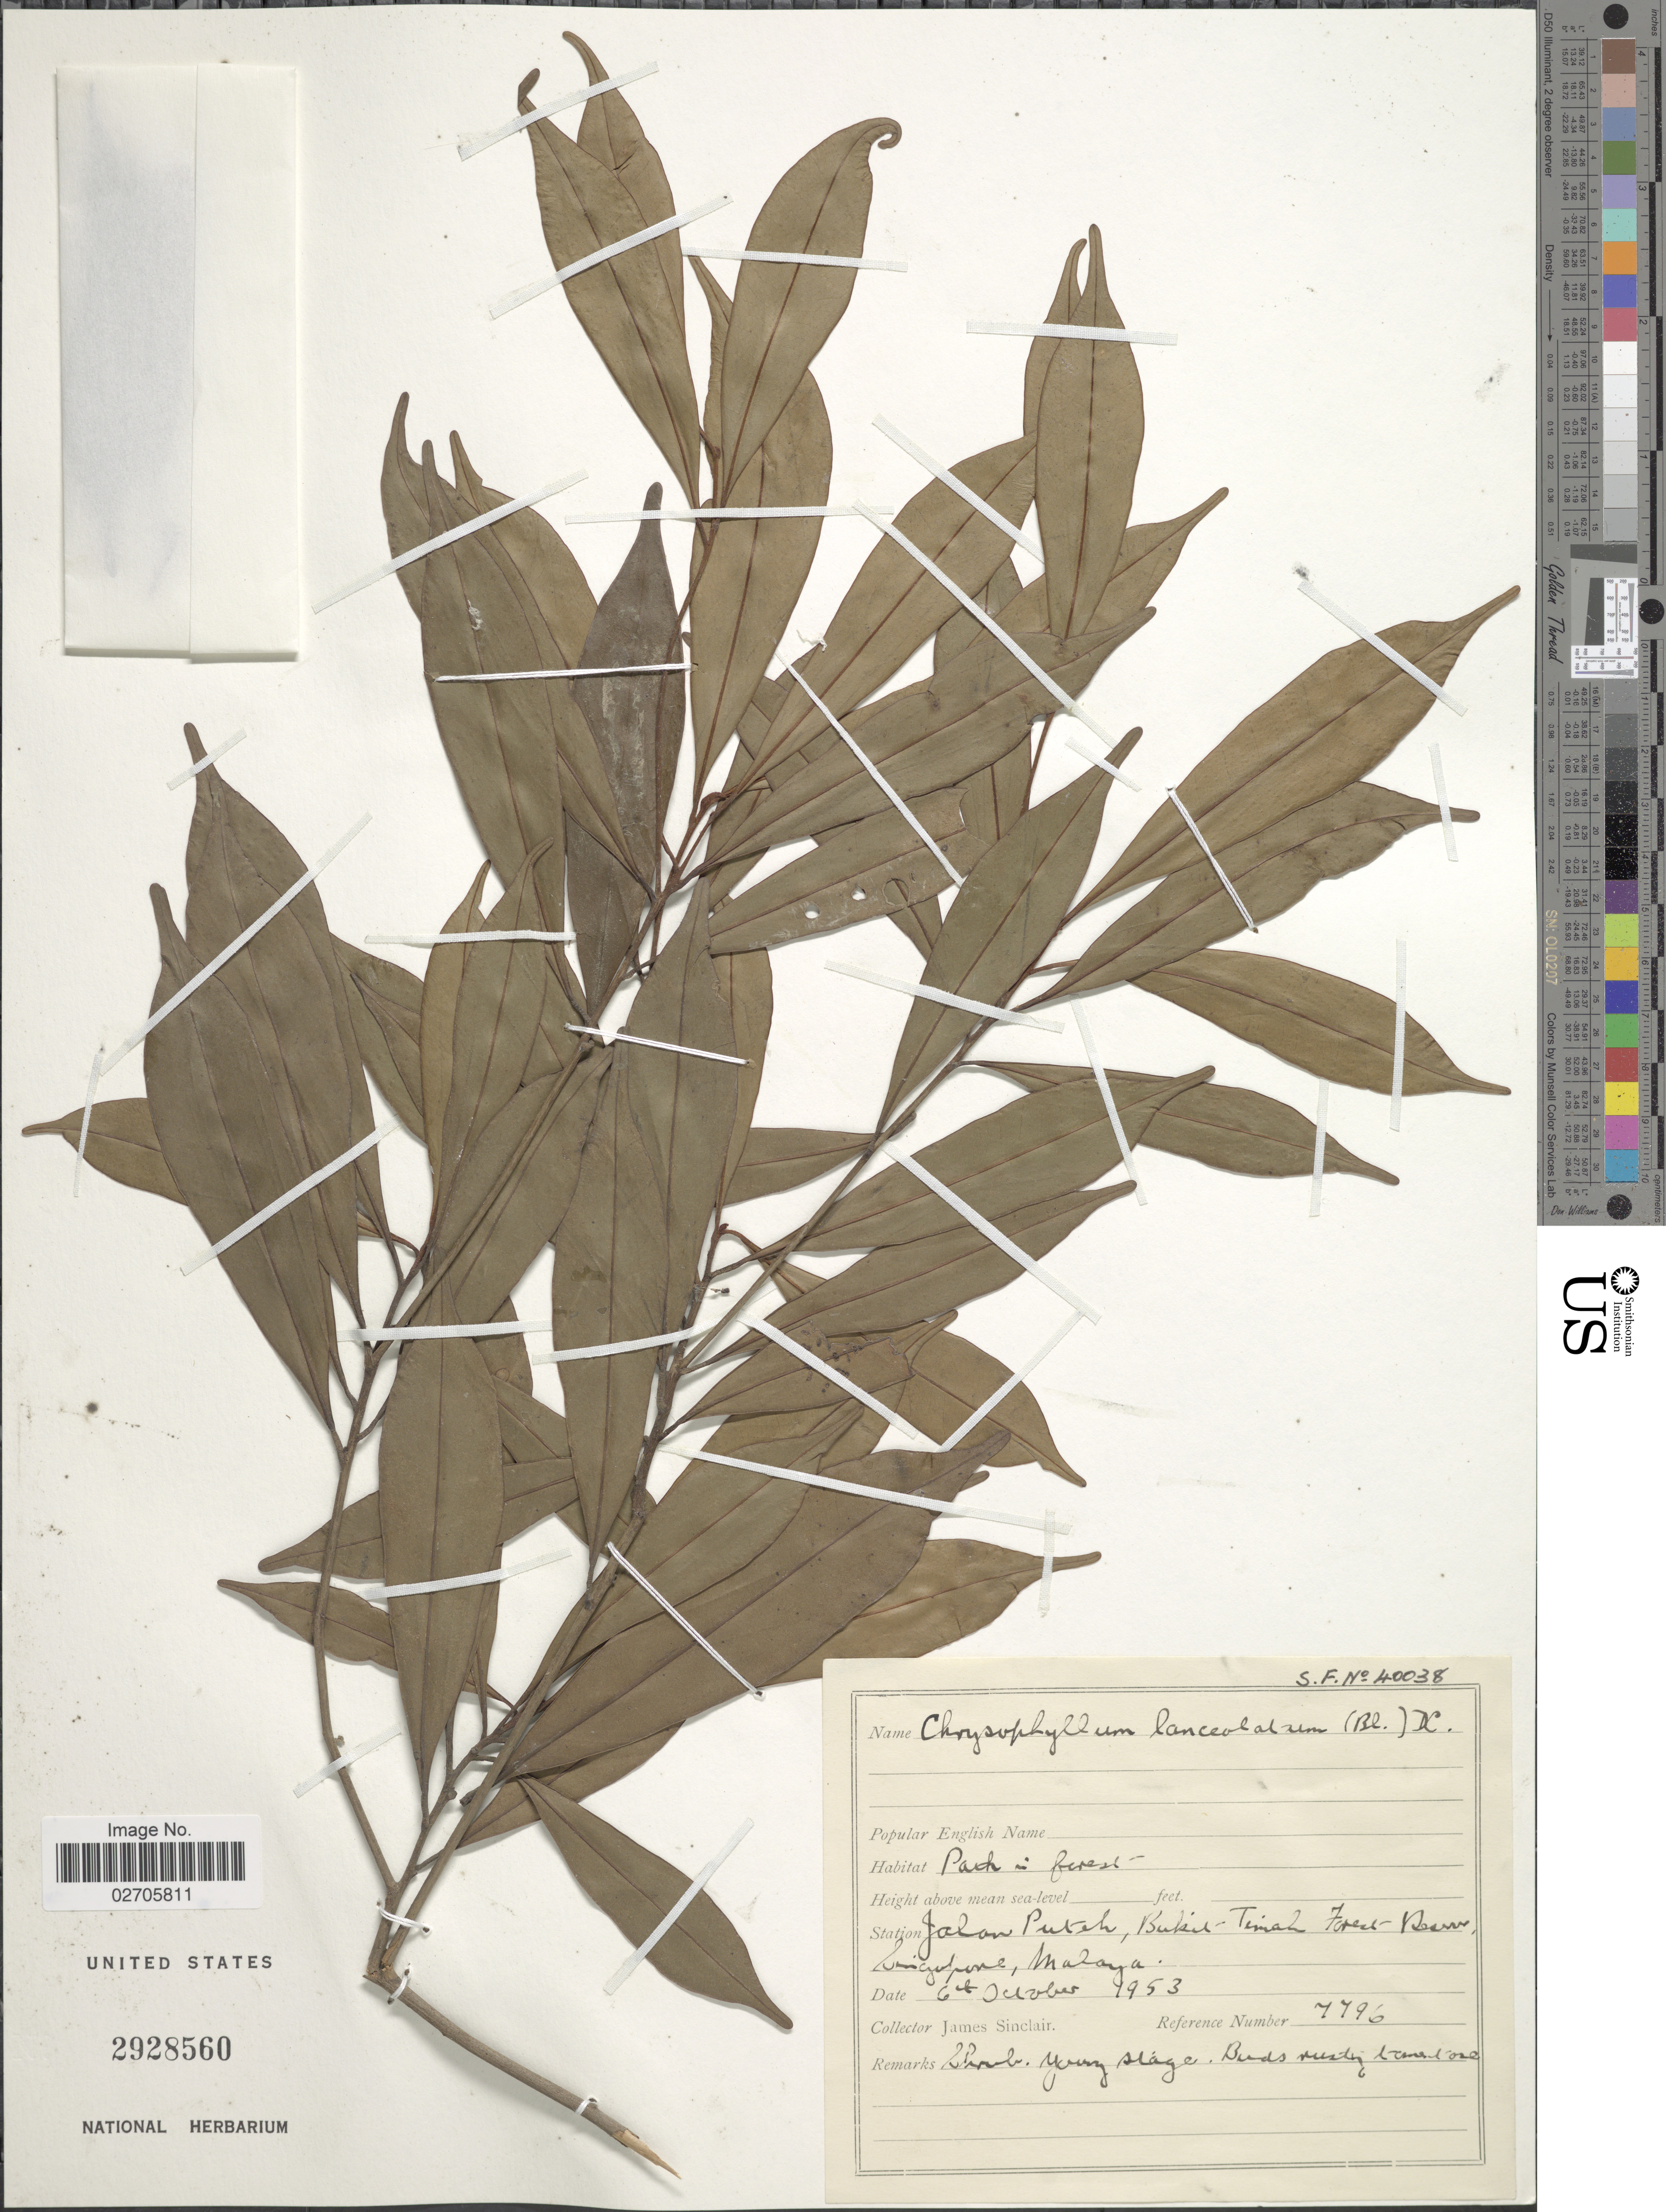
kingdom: Plantae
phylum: Tracheophyta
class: Magnoliopsida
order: Ericales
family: Sapotaceae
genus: Chrysophyllum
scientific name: Chrysophyllum lanceolatum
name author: (Blume) A. DC.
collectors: J. Sinclair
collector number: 7796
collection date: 1953-10-06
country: Singapore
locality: Jalan Puteh, Bukit Timah Forest Reserve, Malaya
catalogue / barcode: US 2928560